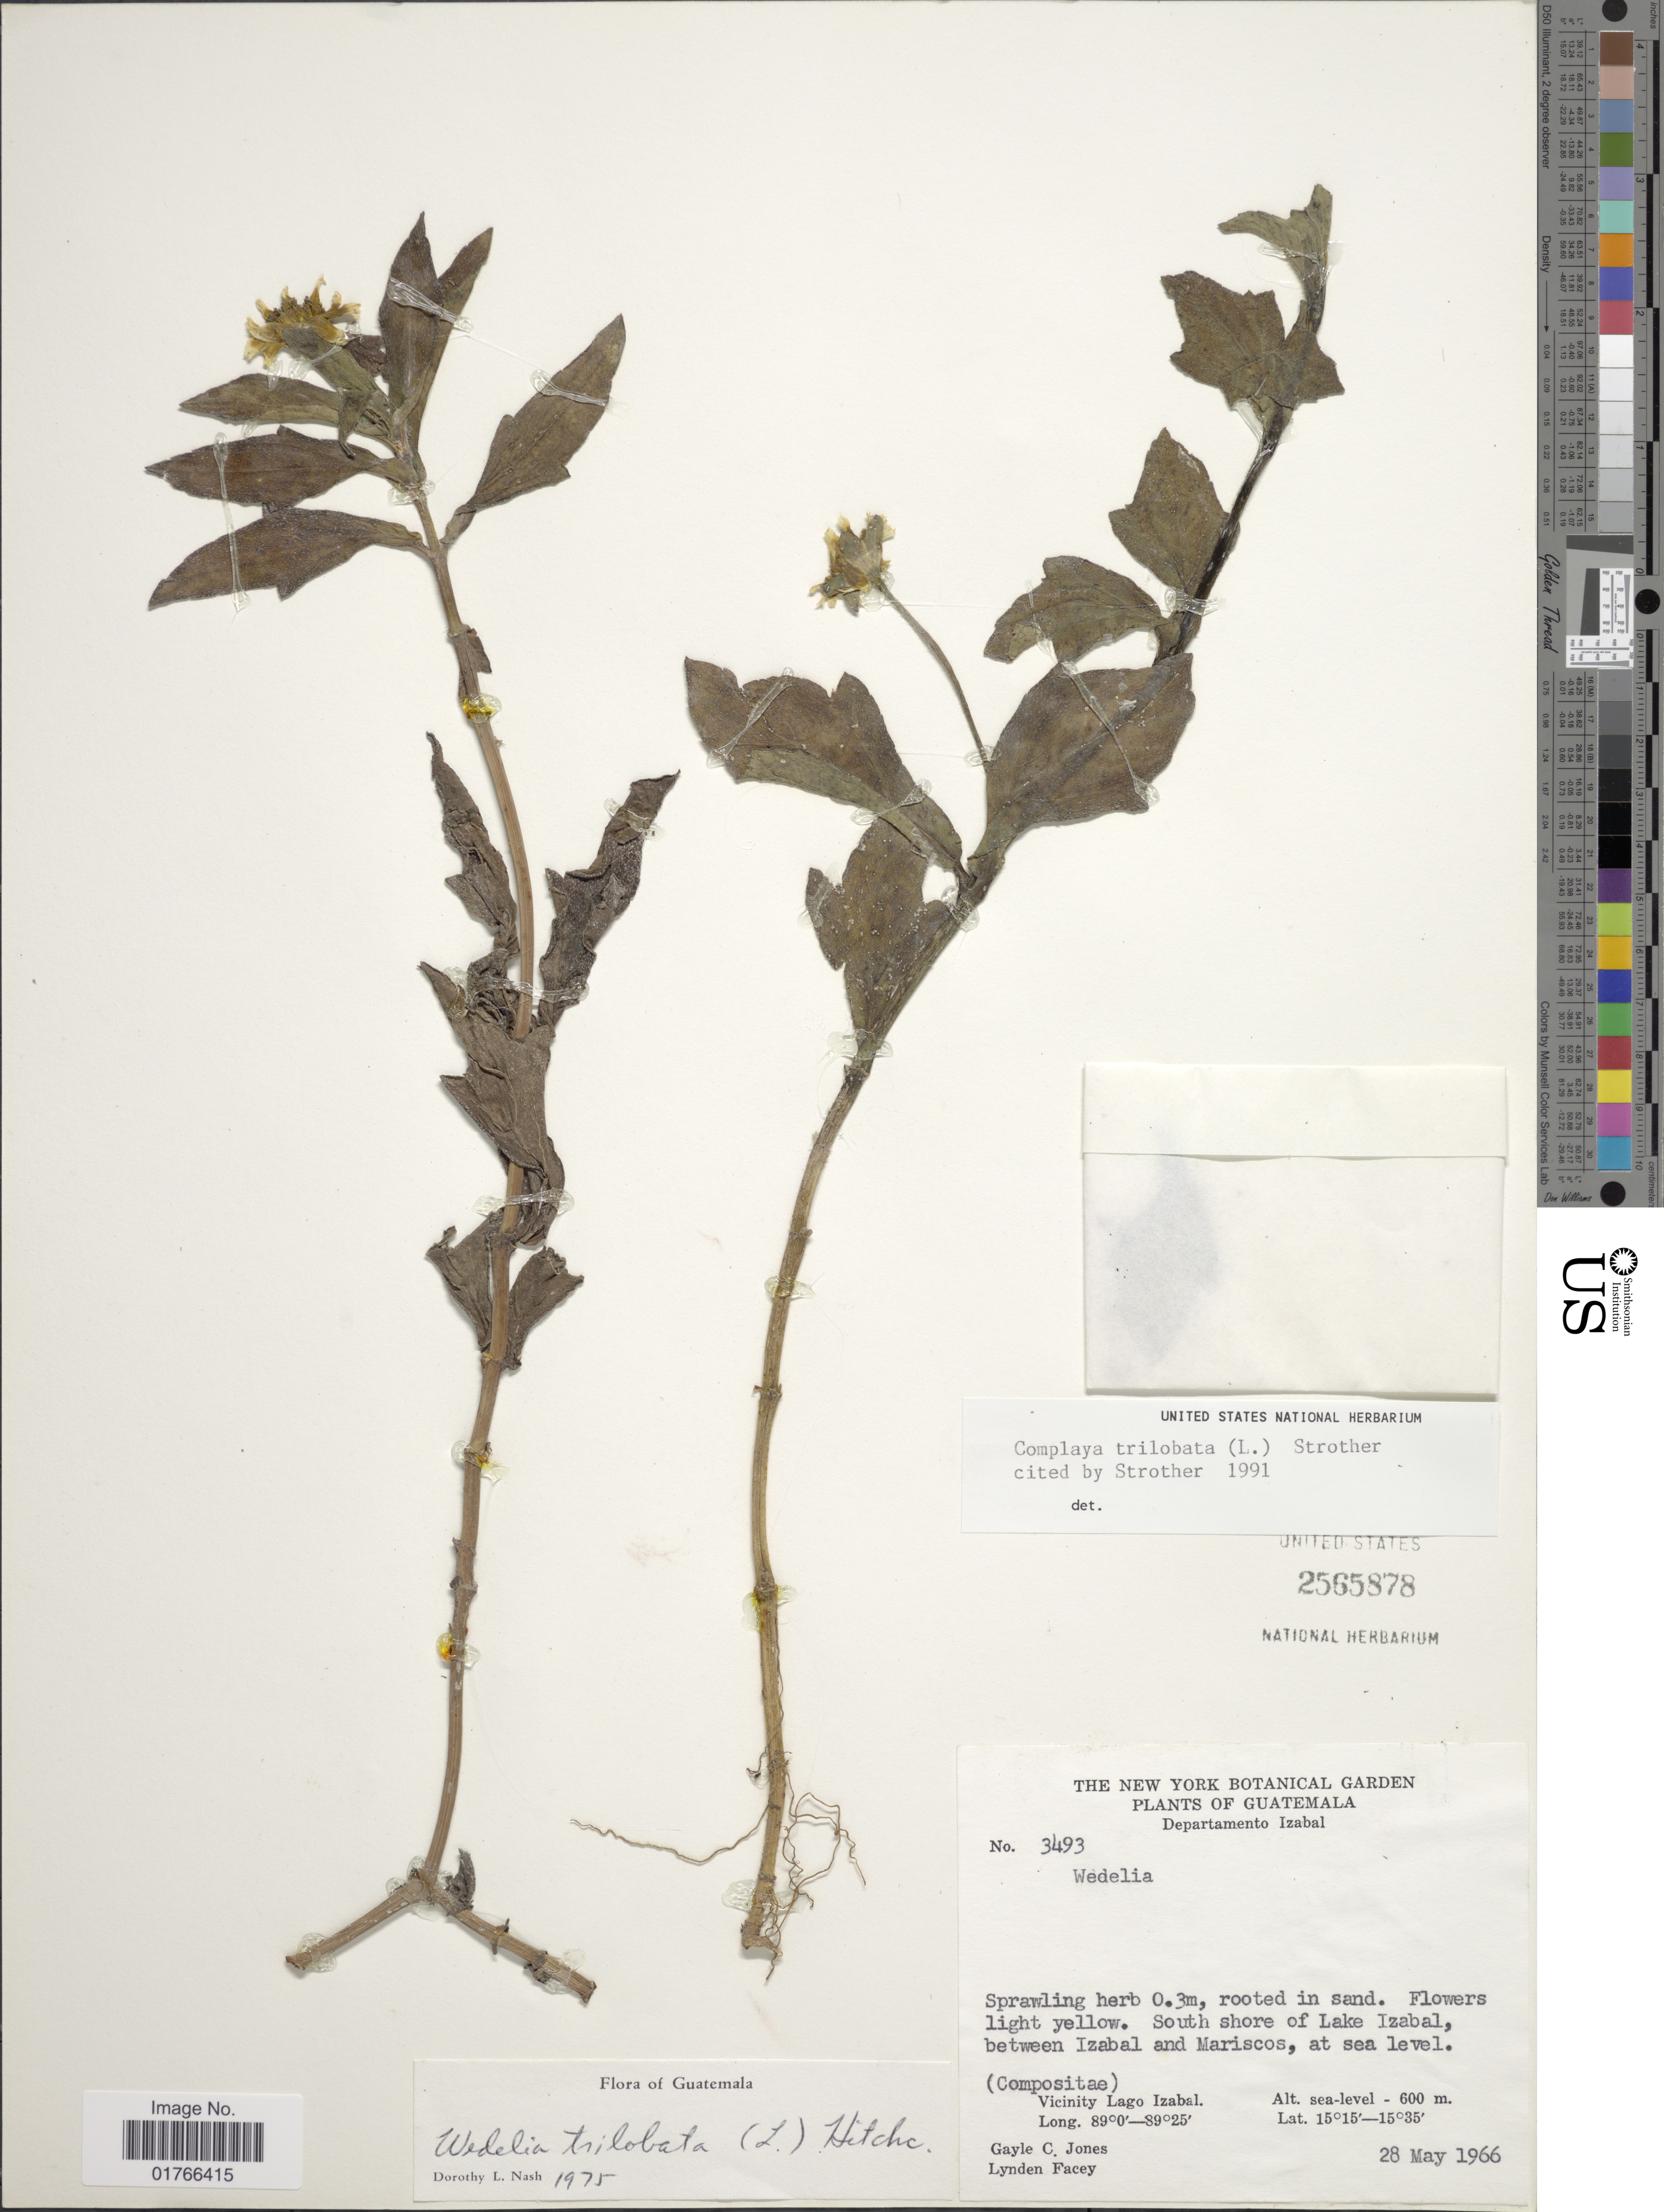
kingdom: Plantae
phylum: Tracheophyta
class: Magnoliopsida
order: Asterales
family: Asteraceae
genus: Sphagneticola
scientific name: Sphagneticola trilobata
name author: (L.) Pruski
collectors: G. C. Jones & L. Facey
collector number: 3493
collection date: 1966-05-28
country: Guatemala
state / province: Izabal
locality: South shore of Lake Izabal, between Izabal and Mariscos, Vicinity of Lago Izabal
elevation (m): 600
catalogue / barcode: US 2565878